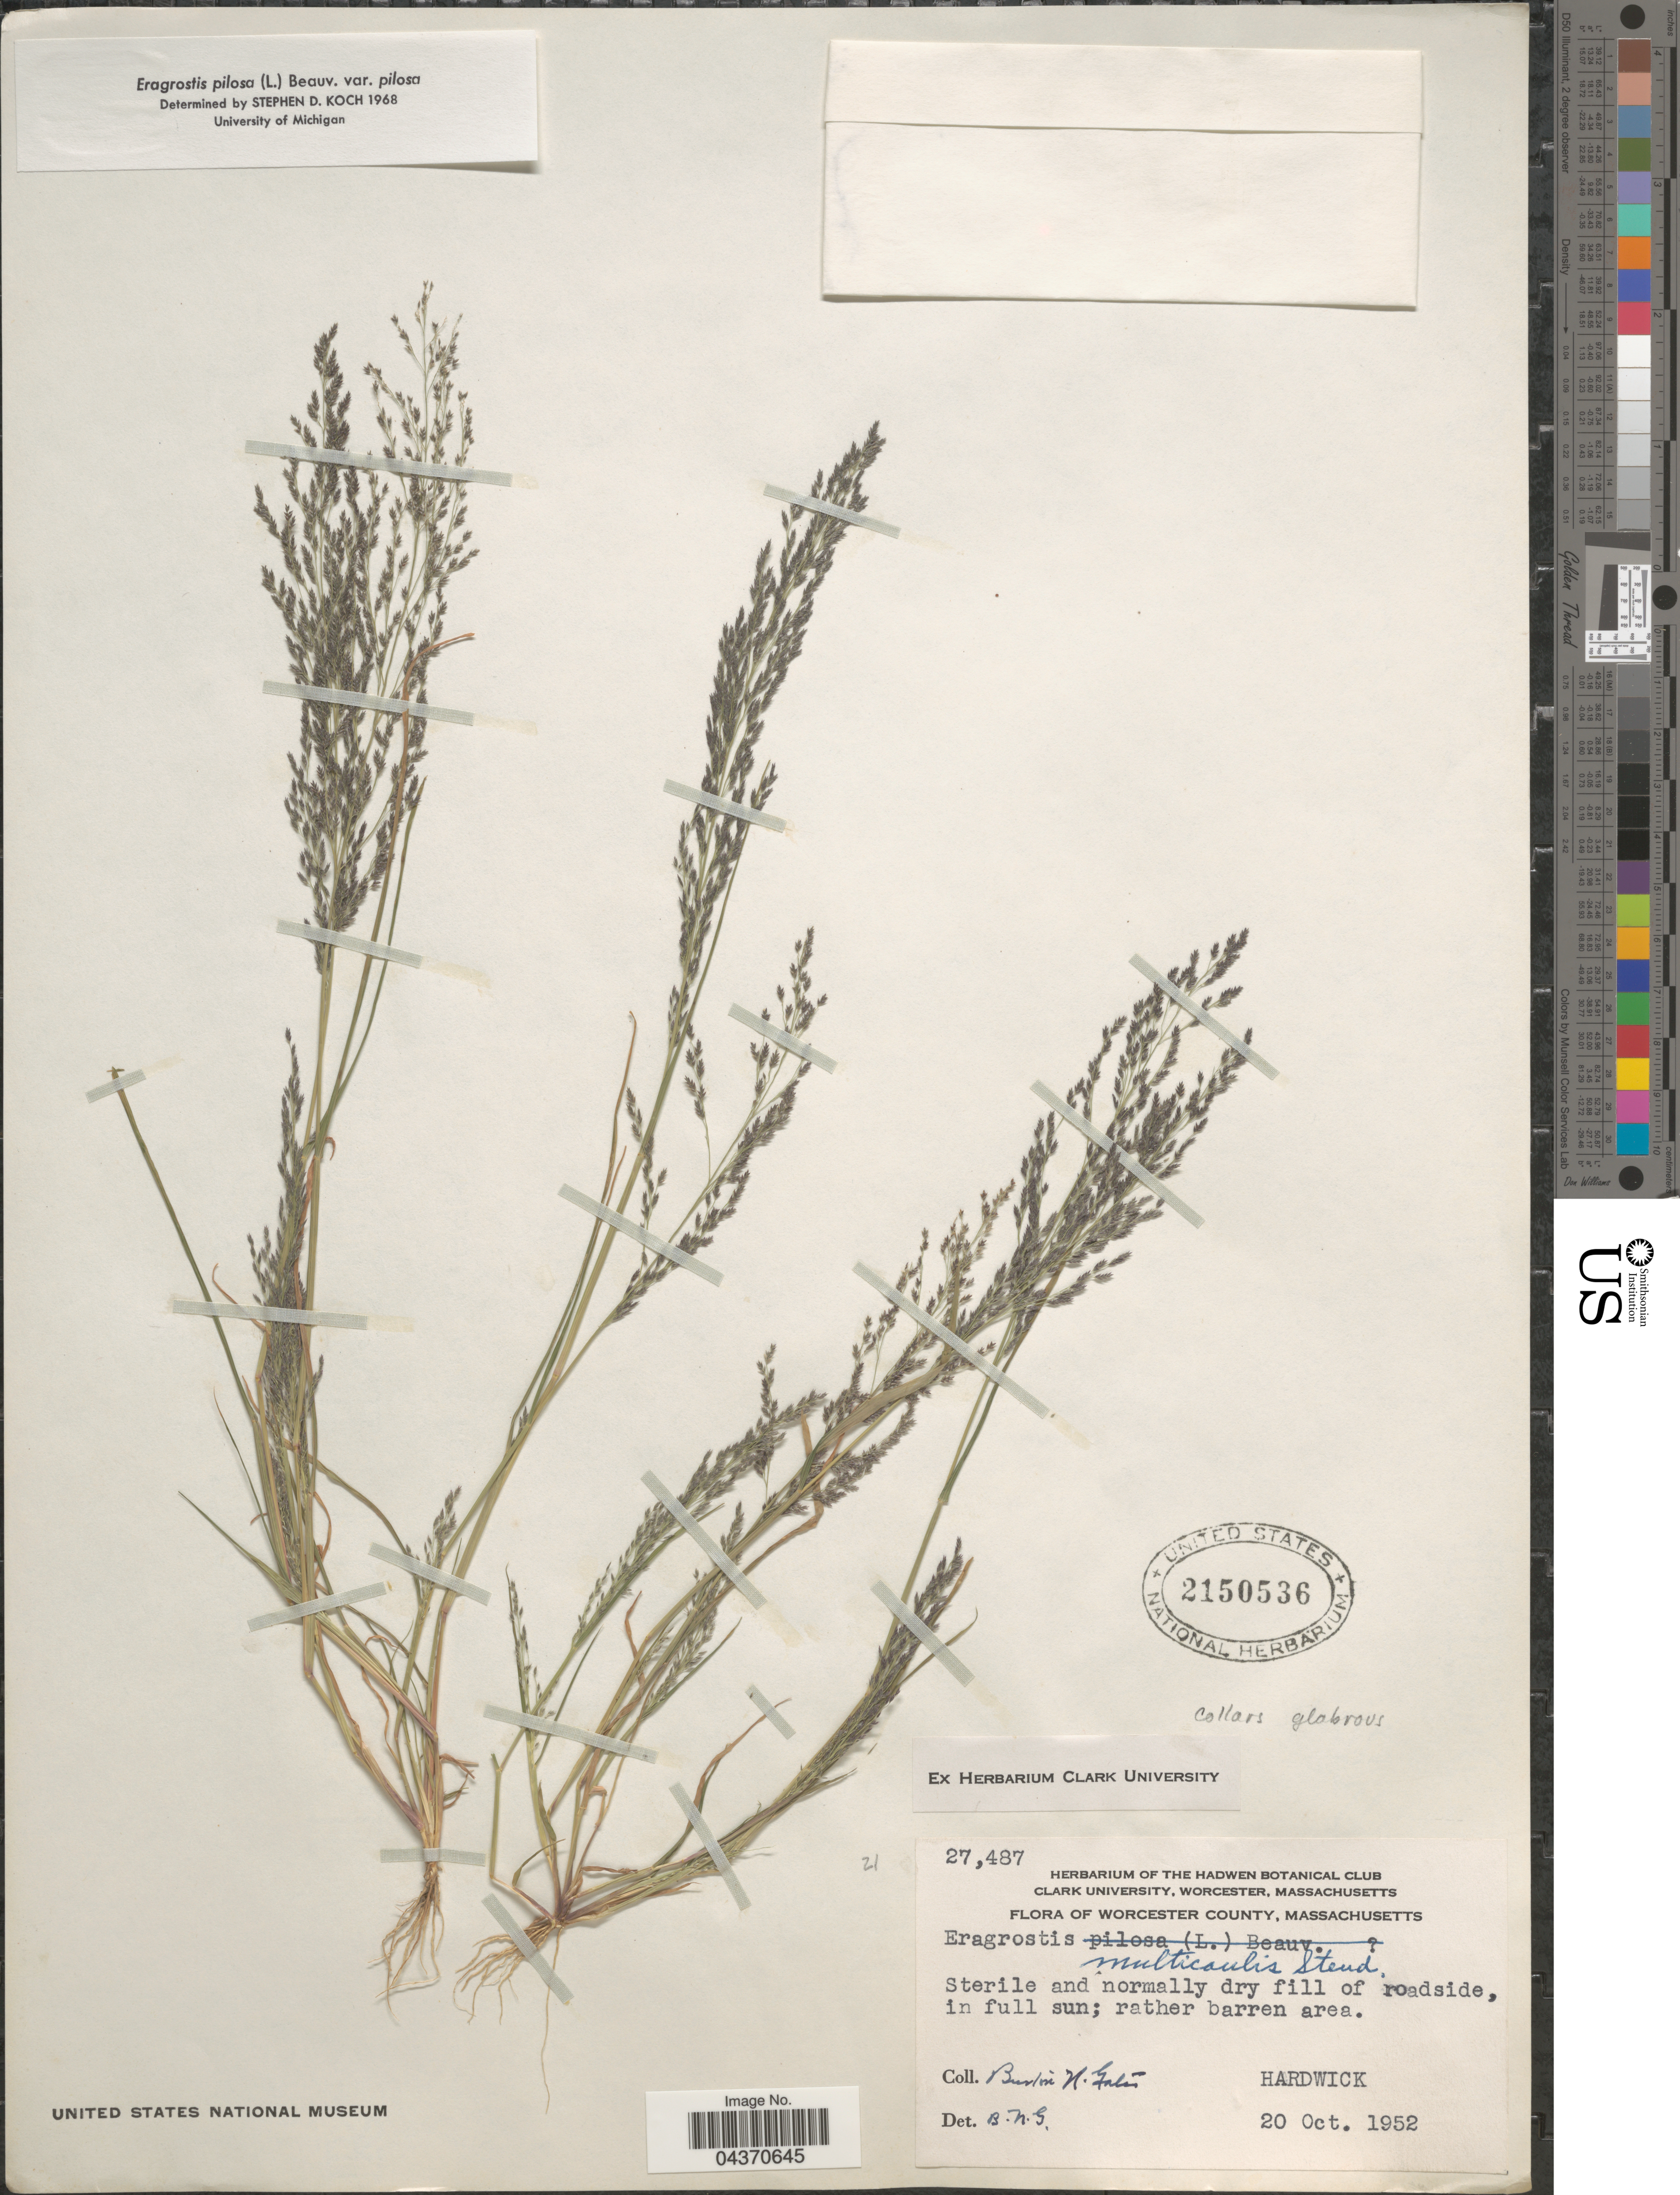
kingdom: Plantae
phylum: Tracheophyta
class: Liliopsida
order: Poales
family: Poaceae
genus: Eragrostis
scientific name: Eragrostis pilosa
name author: (L.) P. Beauv.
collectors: B. Galet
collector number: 27487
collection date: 1952-10-20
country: United States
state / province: Massachusetts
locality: Worcester County. Sterile and normally dry fill of roadside. Hardwick.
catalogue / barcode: US 2150536